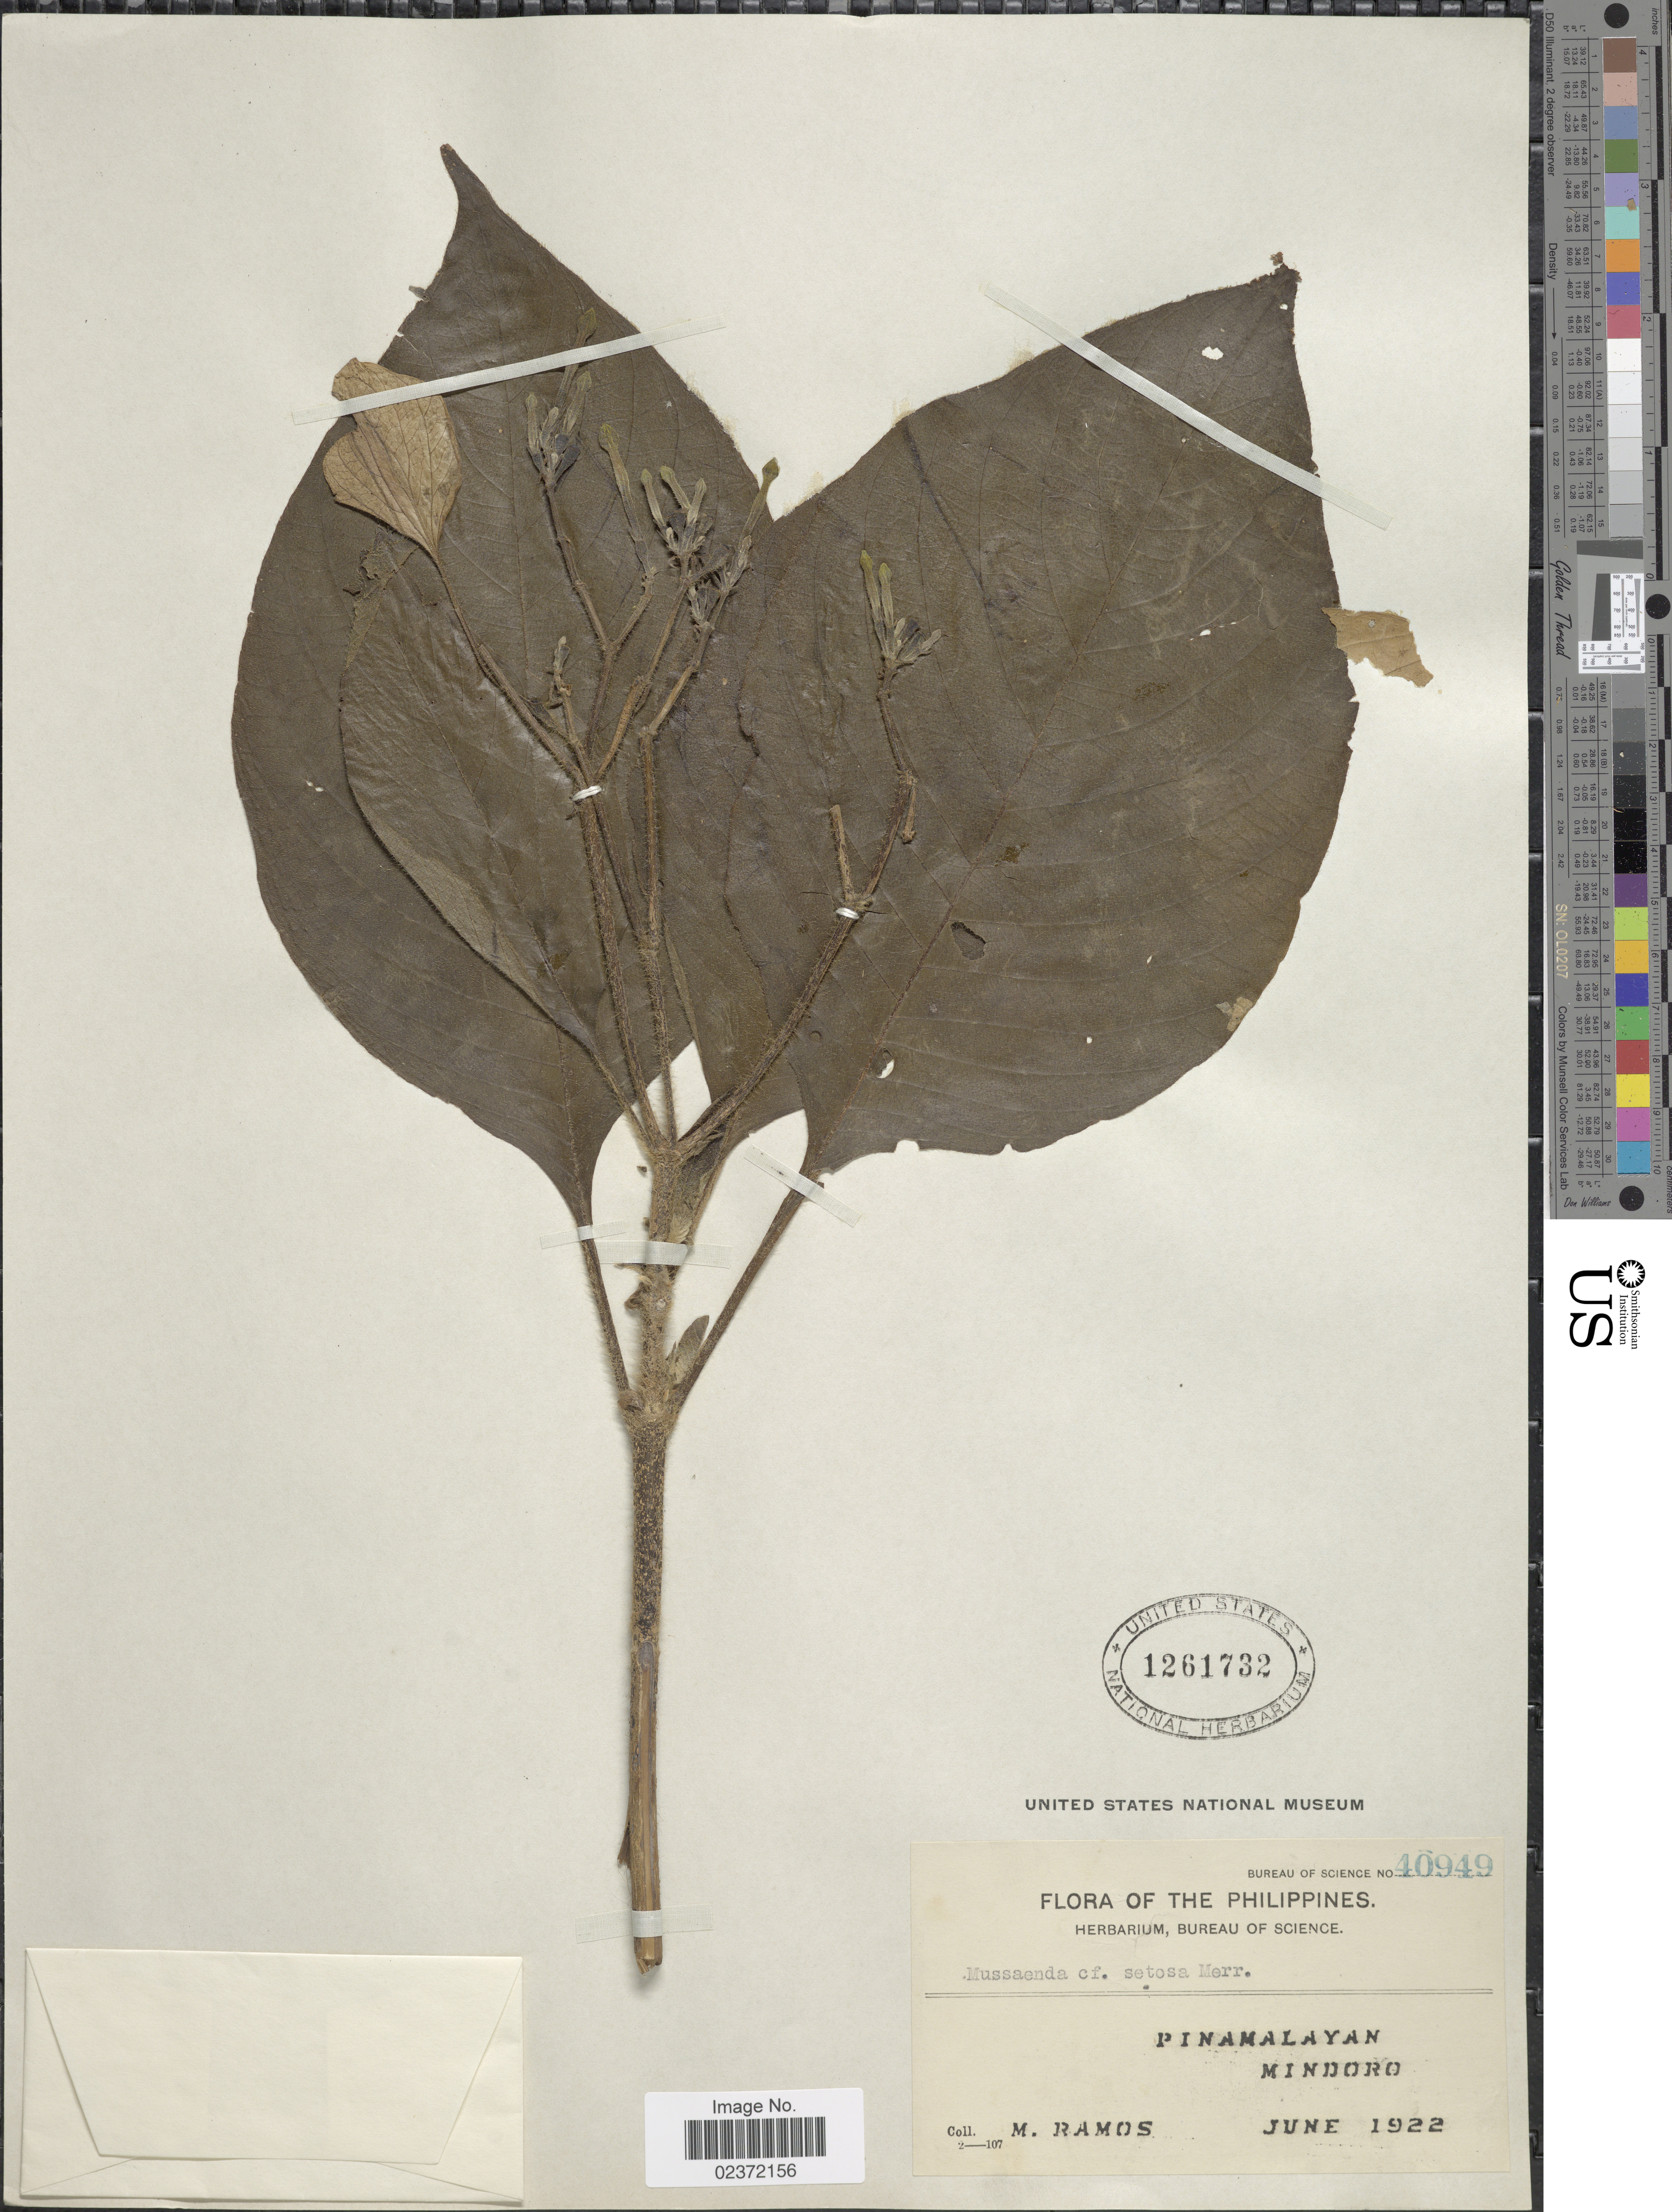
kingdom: Plantae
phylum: Tracheophyta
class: Magnoliopsida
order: Gentianales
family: Rubiaceae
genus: Mussaenda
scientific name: Mussaenda setosa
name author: Merr.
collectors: M. Ramos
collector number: Bureau of Science 40949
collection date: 1922-06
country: Philippines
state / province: Mimaropa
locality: Pinamalayan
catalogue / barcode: US 1261732